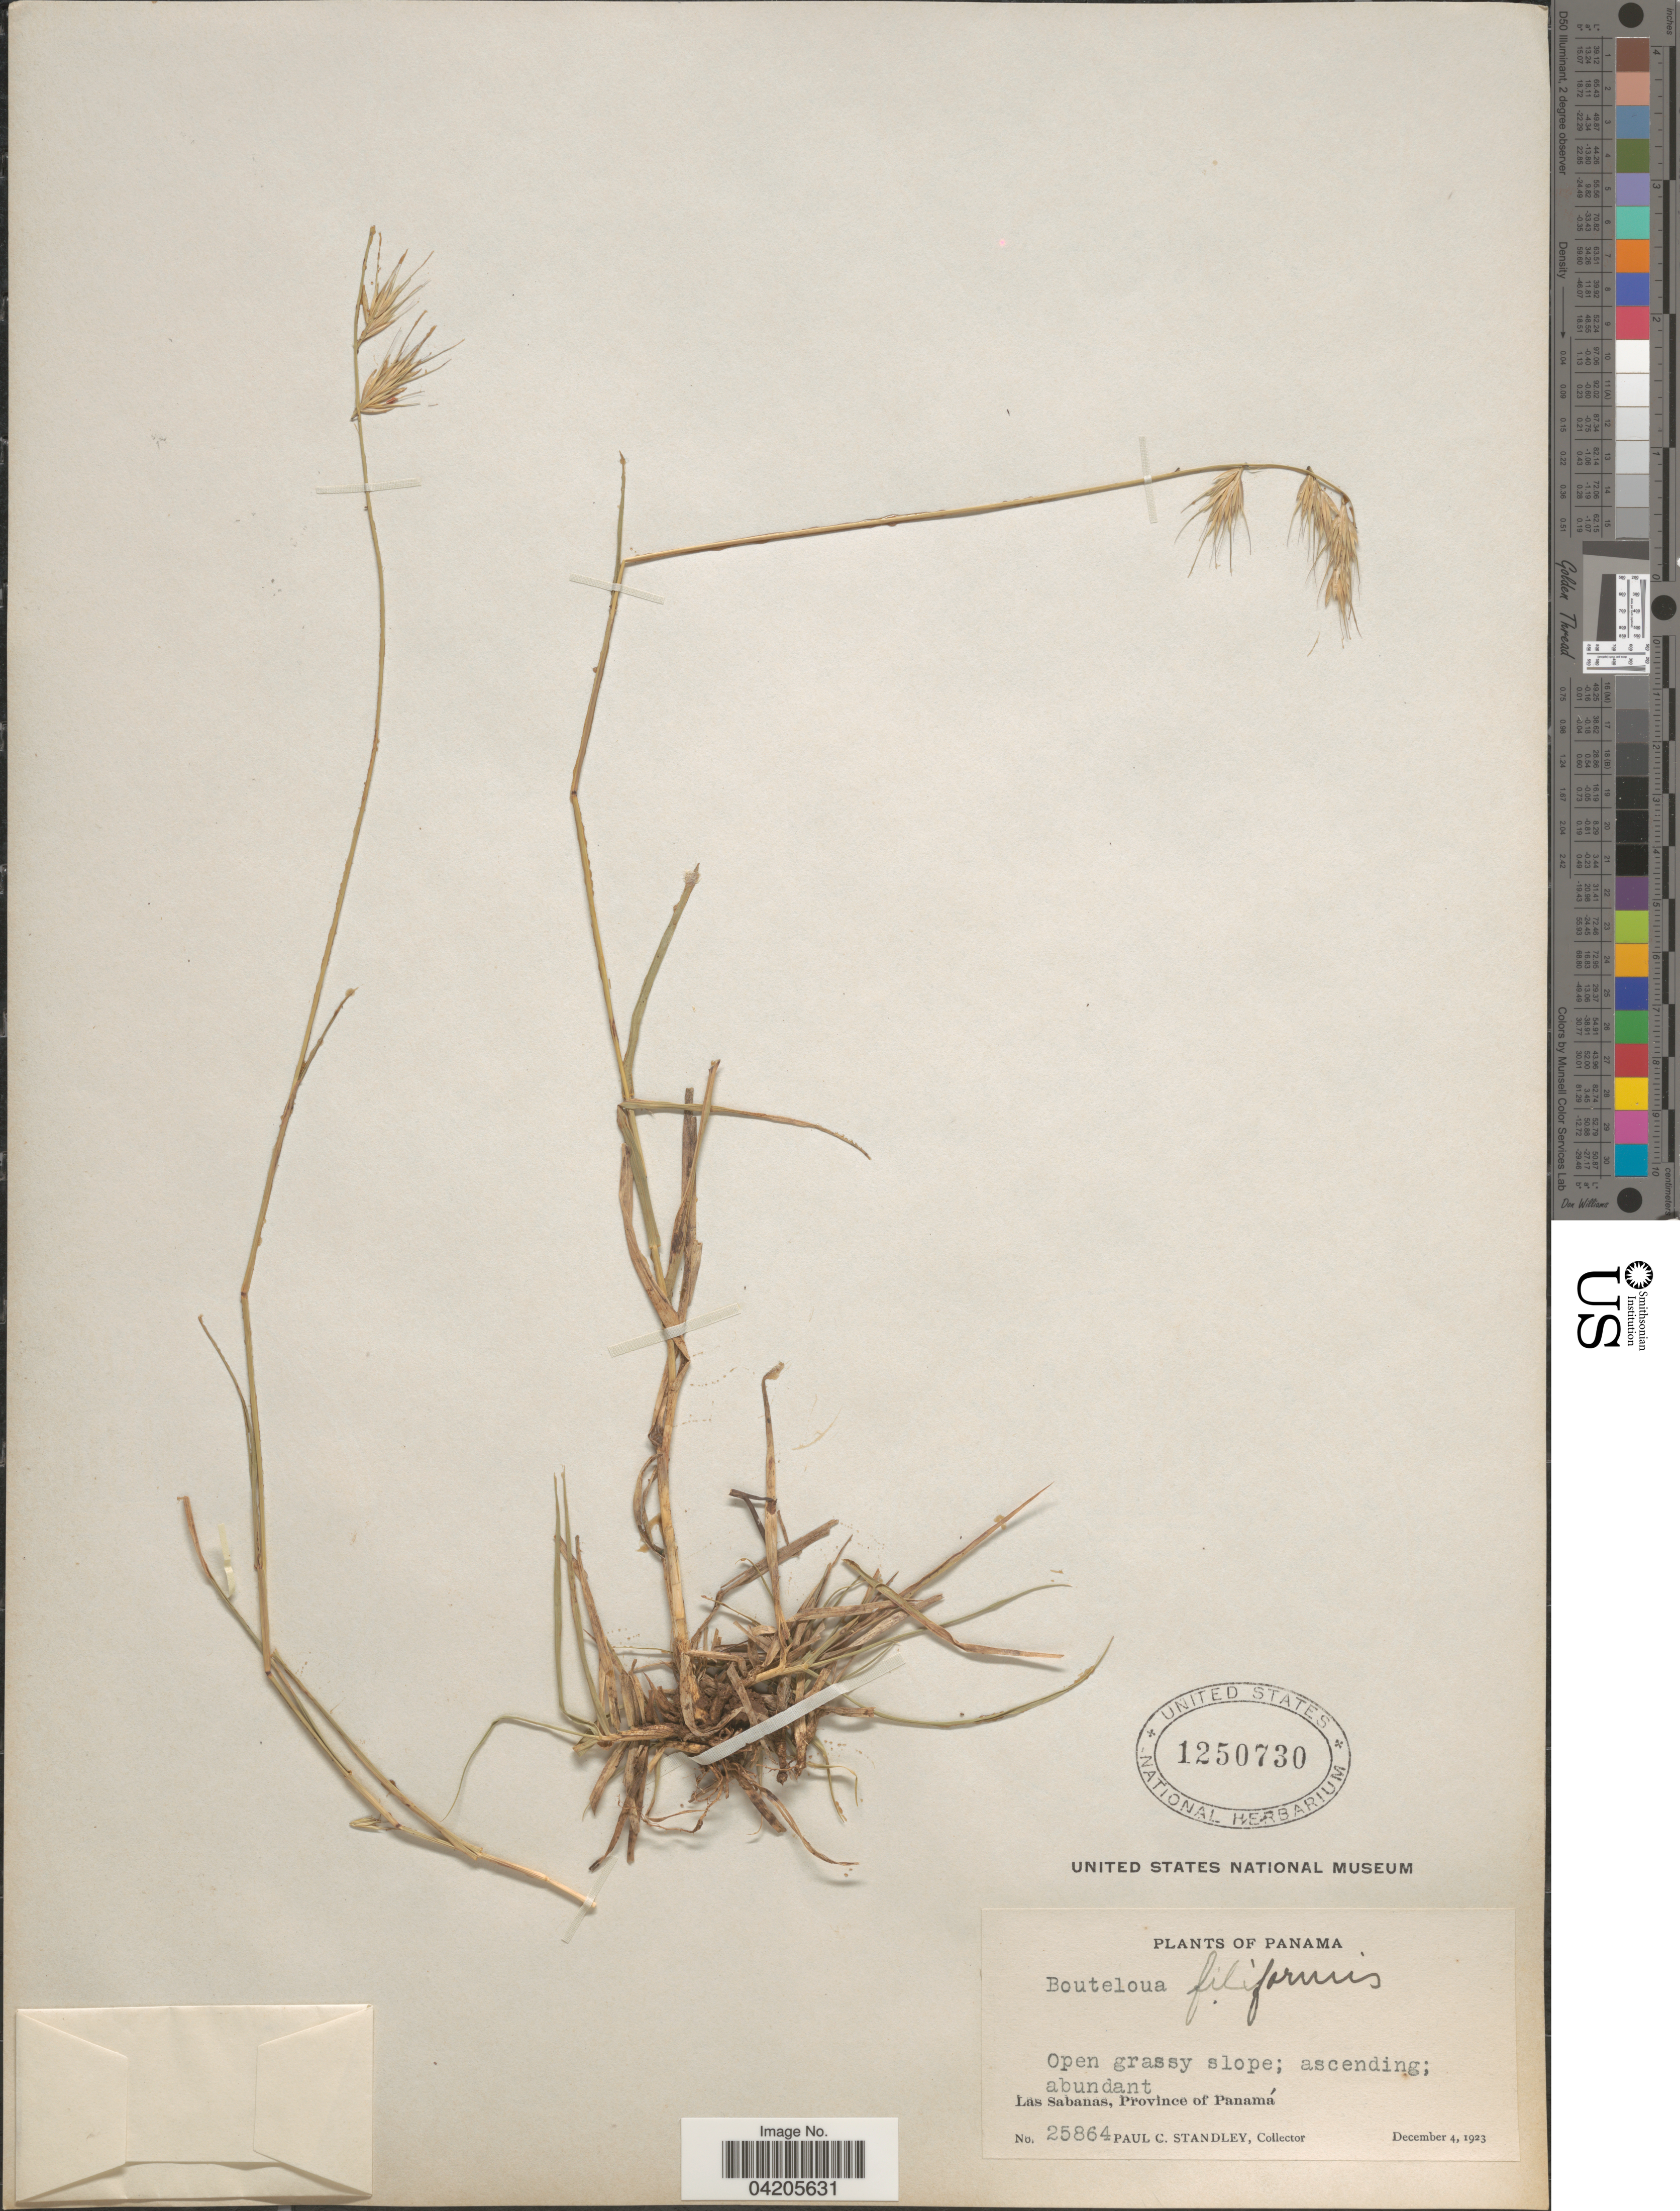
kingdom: Plantae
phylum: Tracheophyta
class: Liliopsida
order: Poales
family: Poaceae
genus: Bouteloua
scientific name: Bouteloua repens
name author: (Kunth) Scribn. & Merr.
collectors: P. C. Standley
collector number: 25846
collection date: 1923-12-04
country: Panama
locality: Las Sabanas, Province of Panamá.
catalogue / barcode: US 1250730